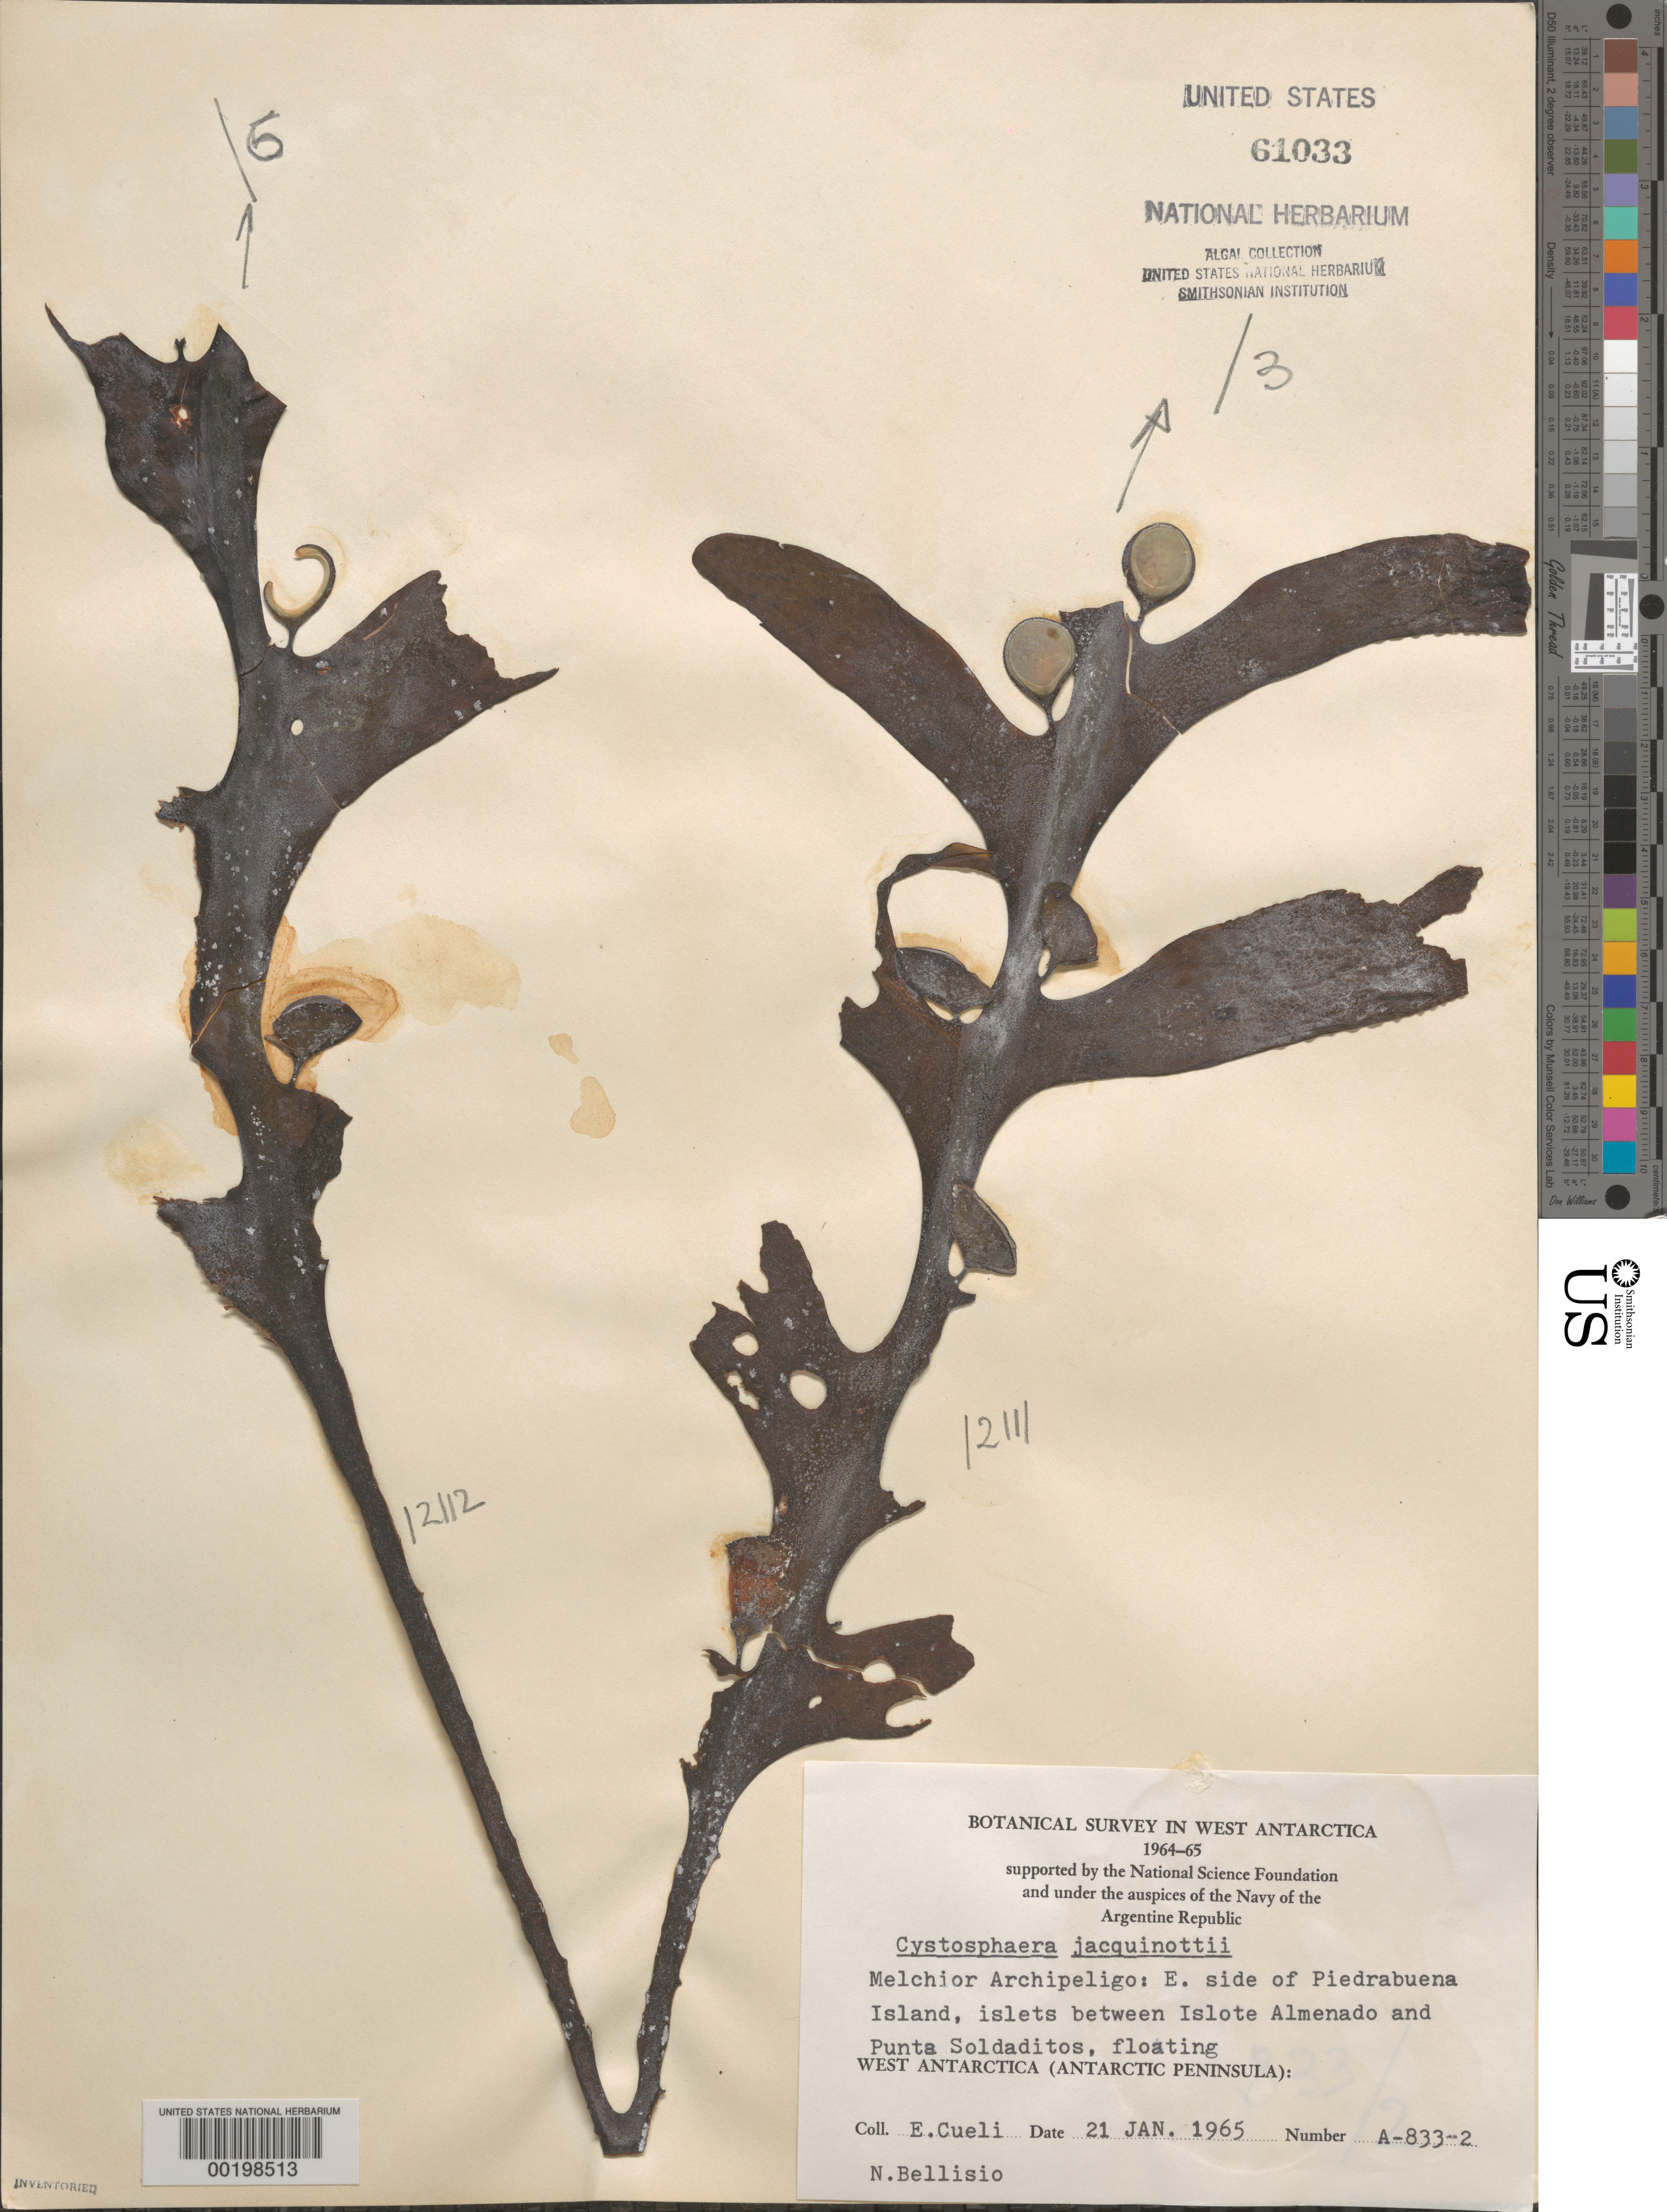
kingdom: Chromista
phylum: Ochrophyta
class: Phaeophyceae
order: Fucales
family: Seirococcaceae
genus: Cystosphaera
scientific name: Cystosphaera jacquinotii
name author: (Montagne) Skottsberg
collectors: E. Cueli & N. Bellisio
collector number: A-833-2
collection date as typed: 21 Jan 1965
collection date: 1965-01-21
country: Antarctica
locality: Eta Island, islets between Islote Almenado & Punta Soladitos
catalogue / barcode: US 61033